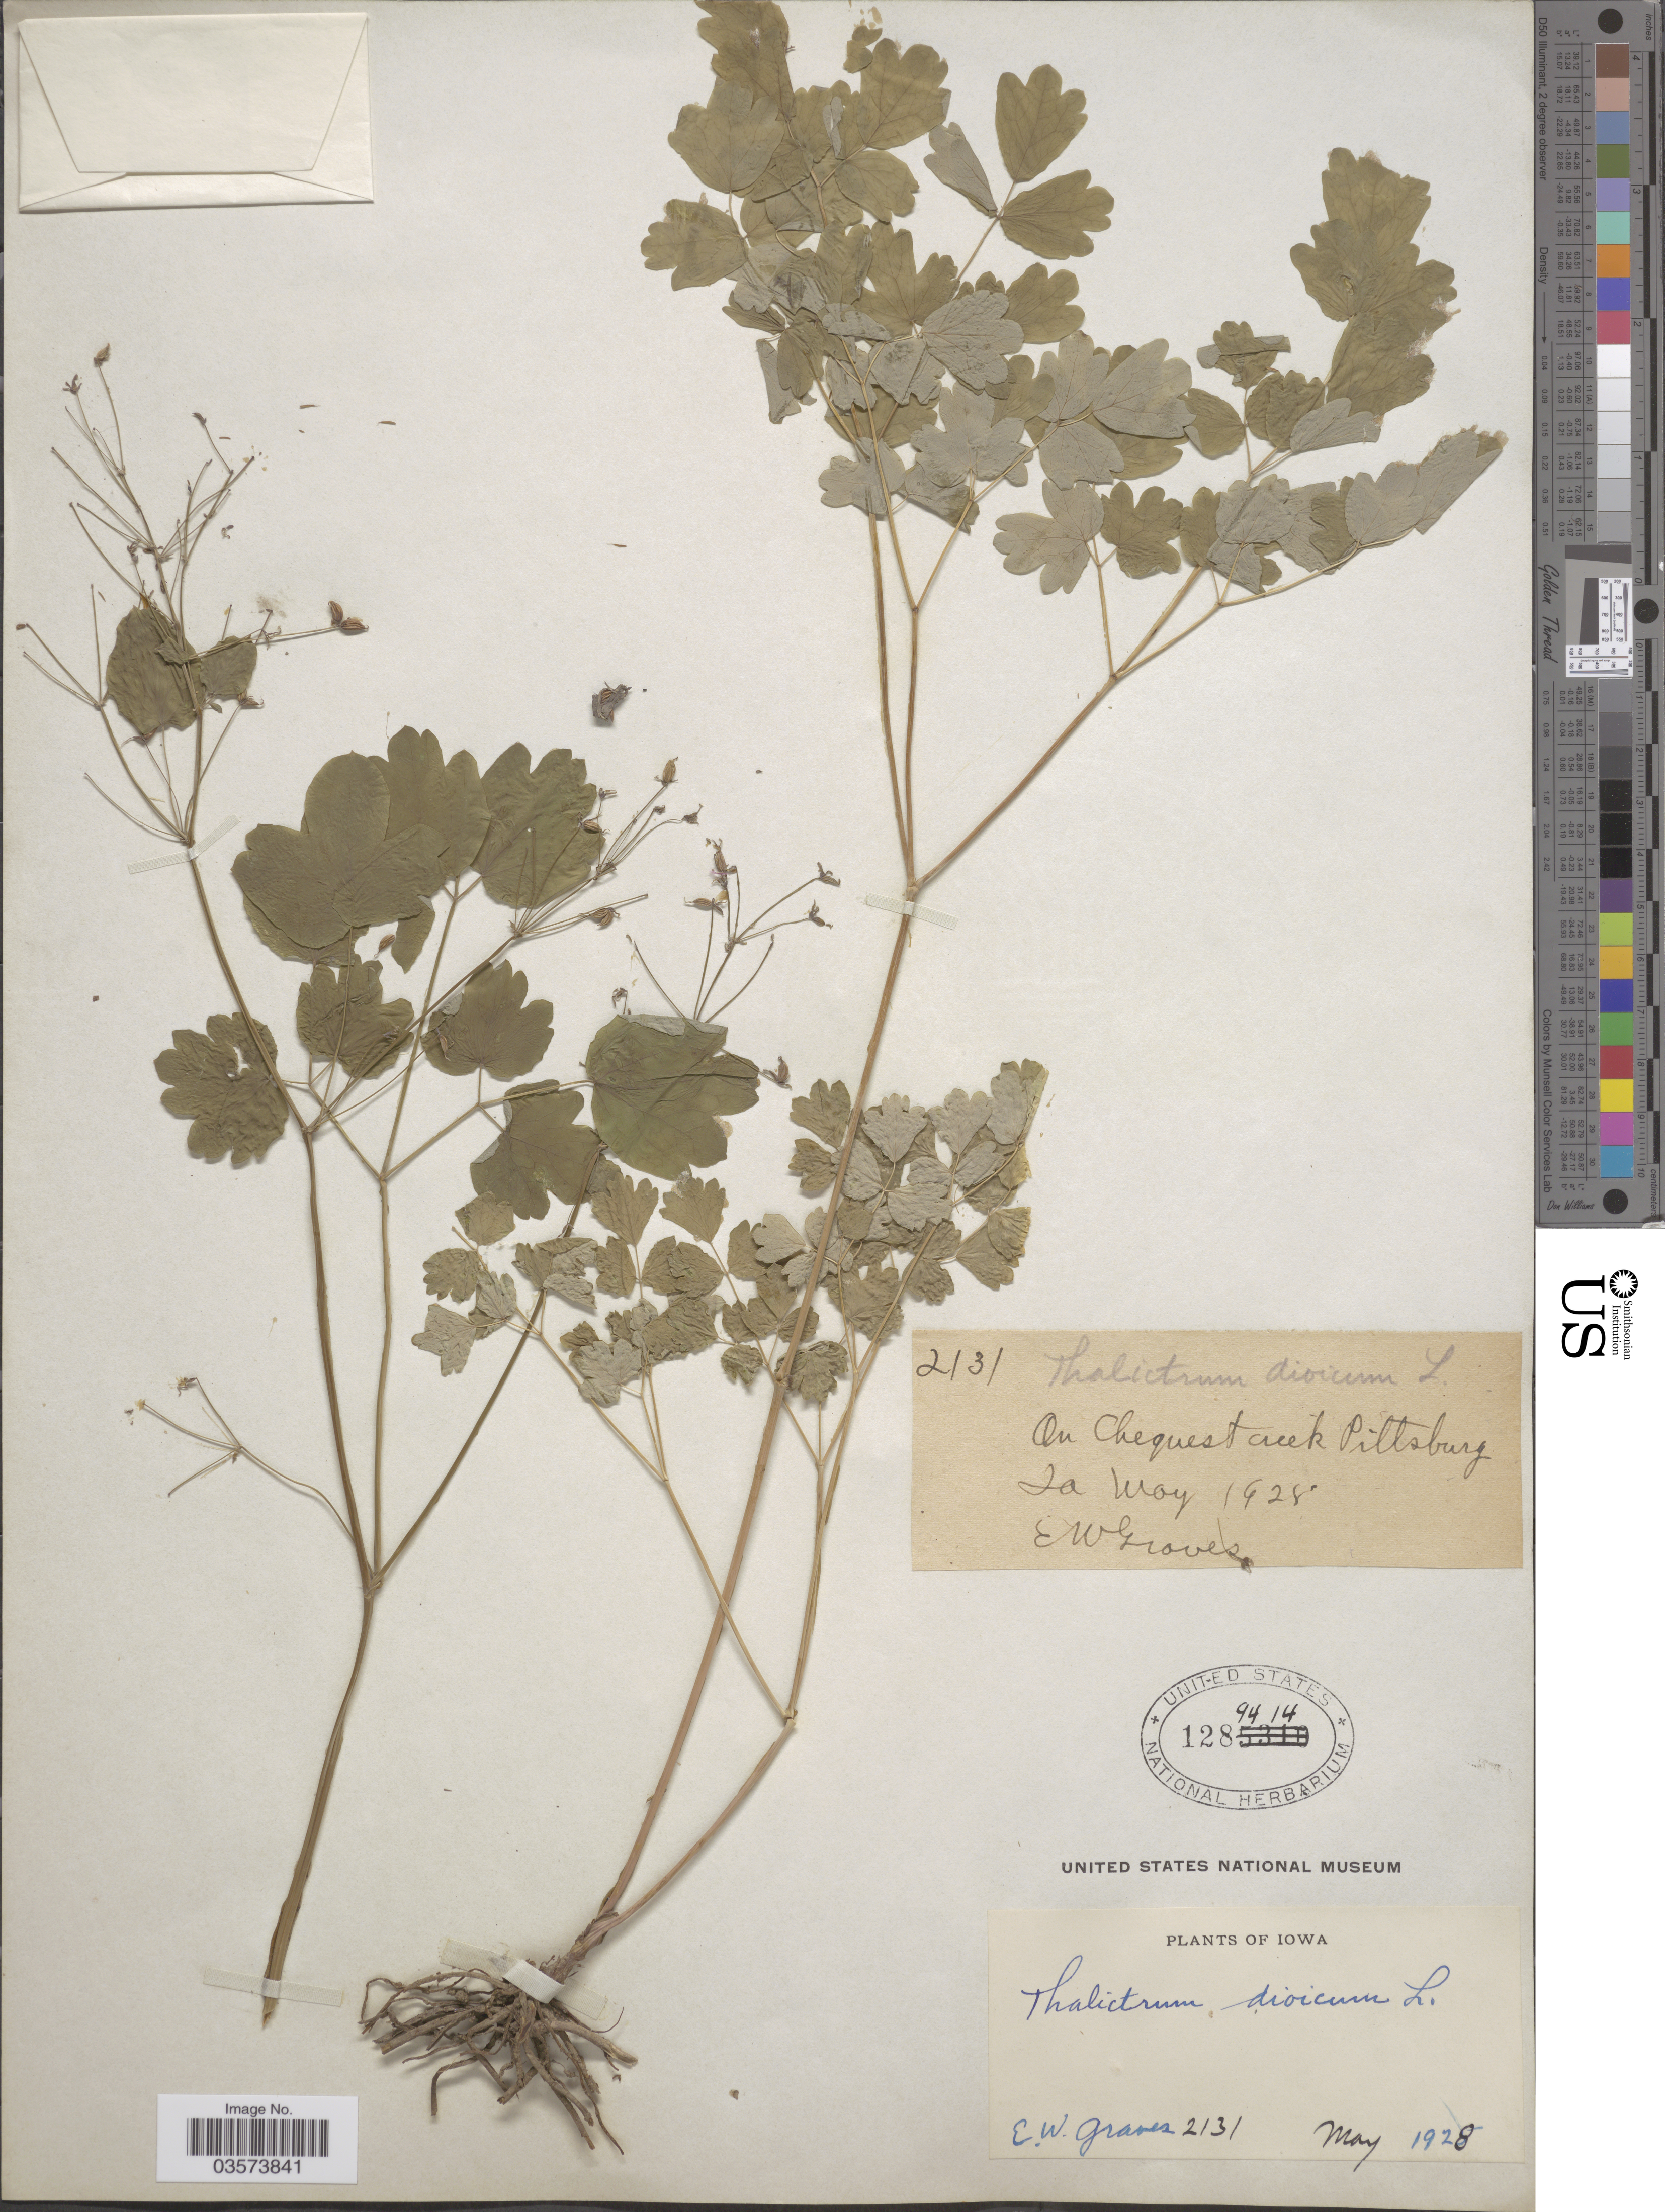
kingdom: Plantae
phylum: Tracheophyta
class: Magnoliopsida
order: Ranunculales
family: Ranunculaceae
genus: Thalictrum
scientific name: Thalictrum dioicum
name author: L.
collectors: E. Graves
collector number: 2131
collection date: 1928-05-20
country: United States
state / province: Iowa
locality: On Chequest creek Pittsburg.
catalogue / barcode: US 1289414